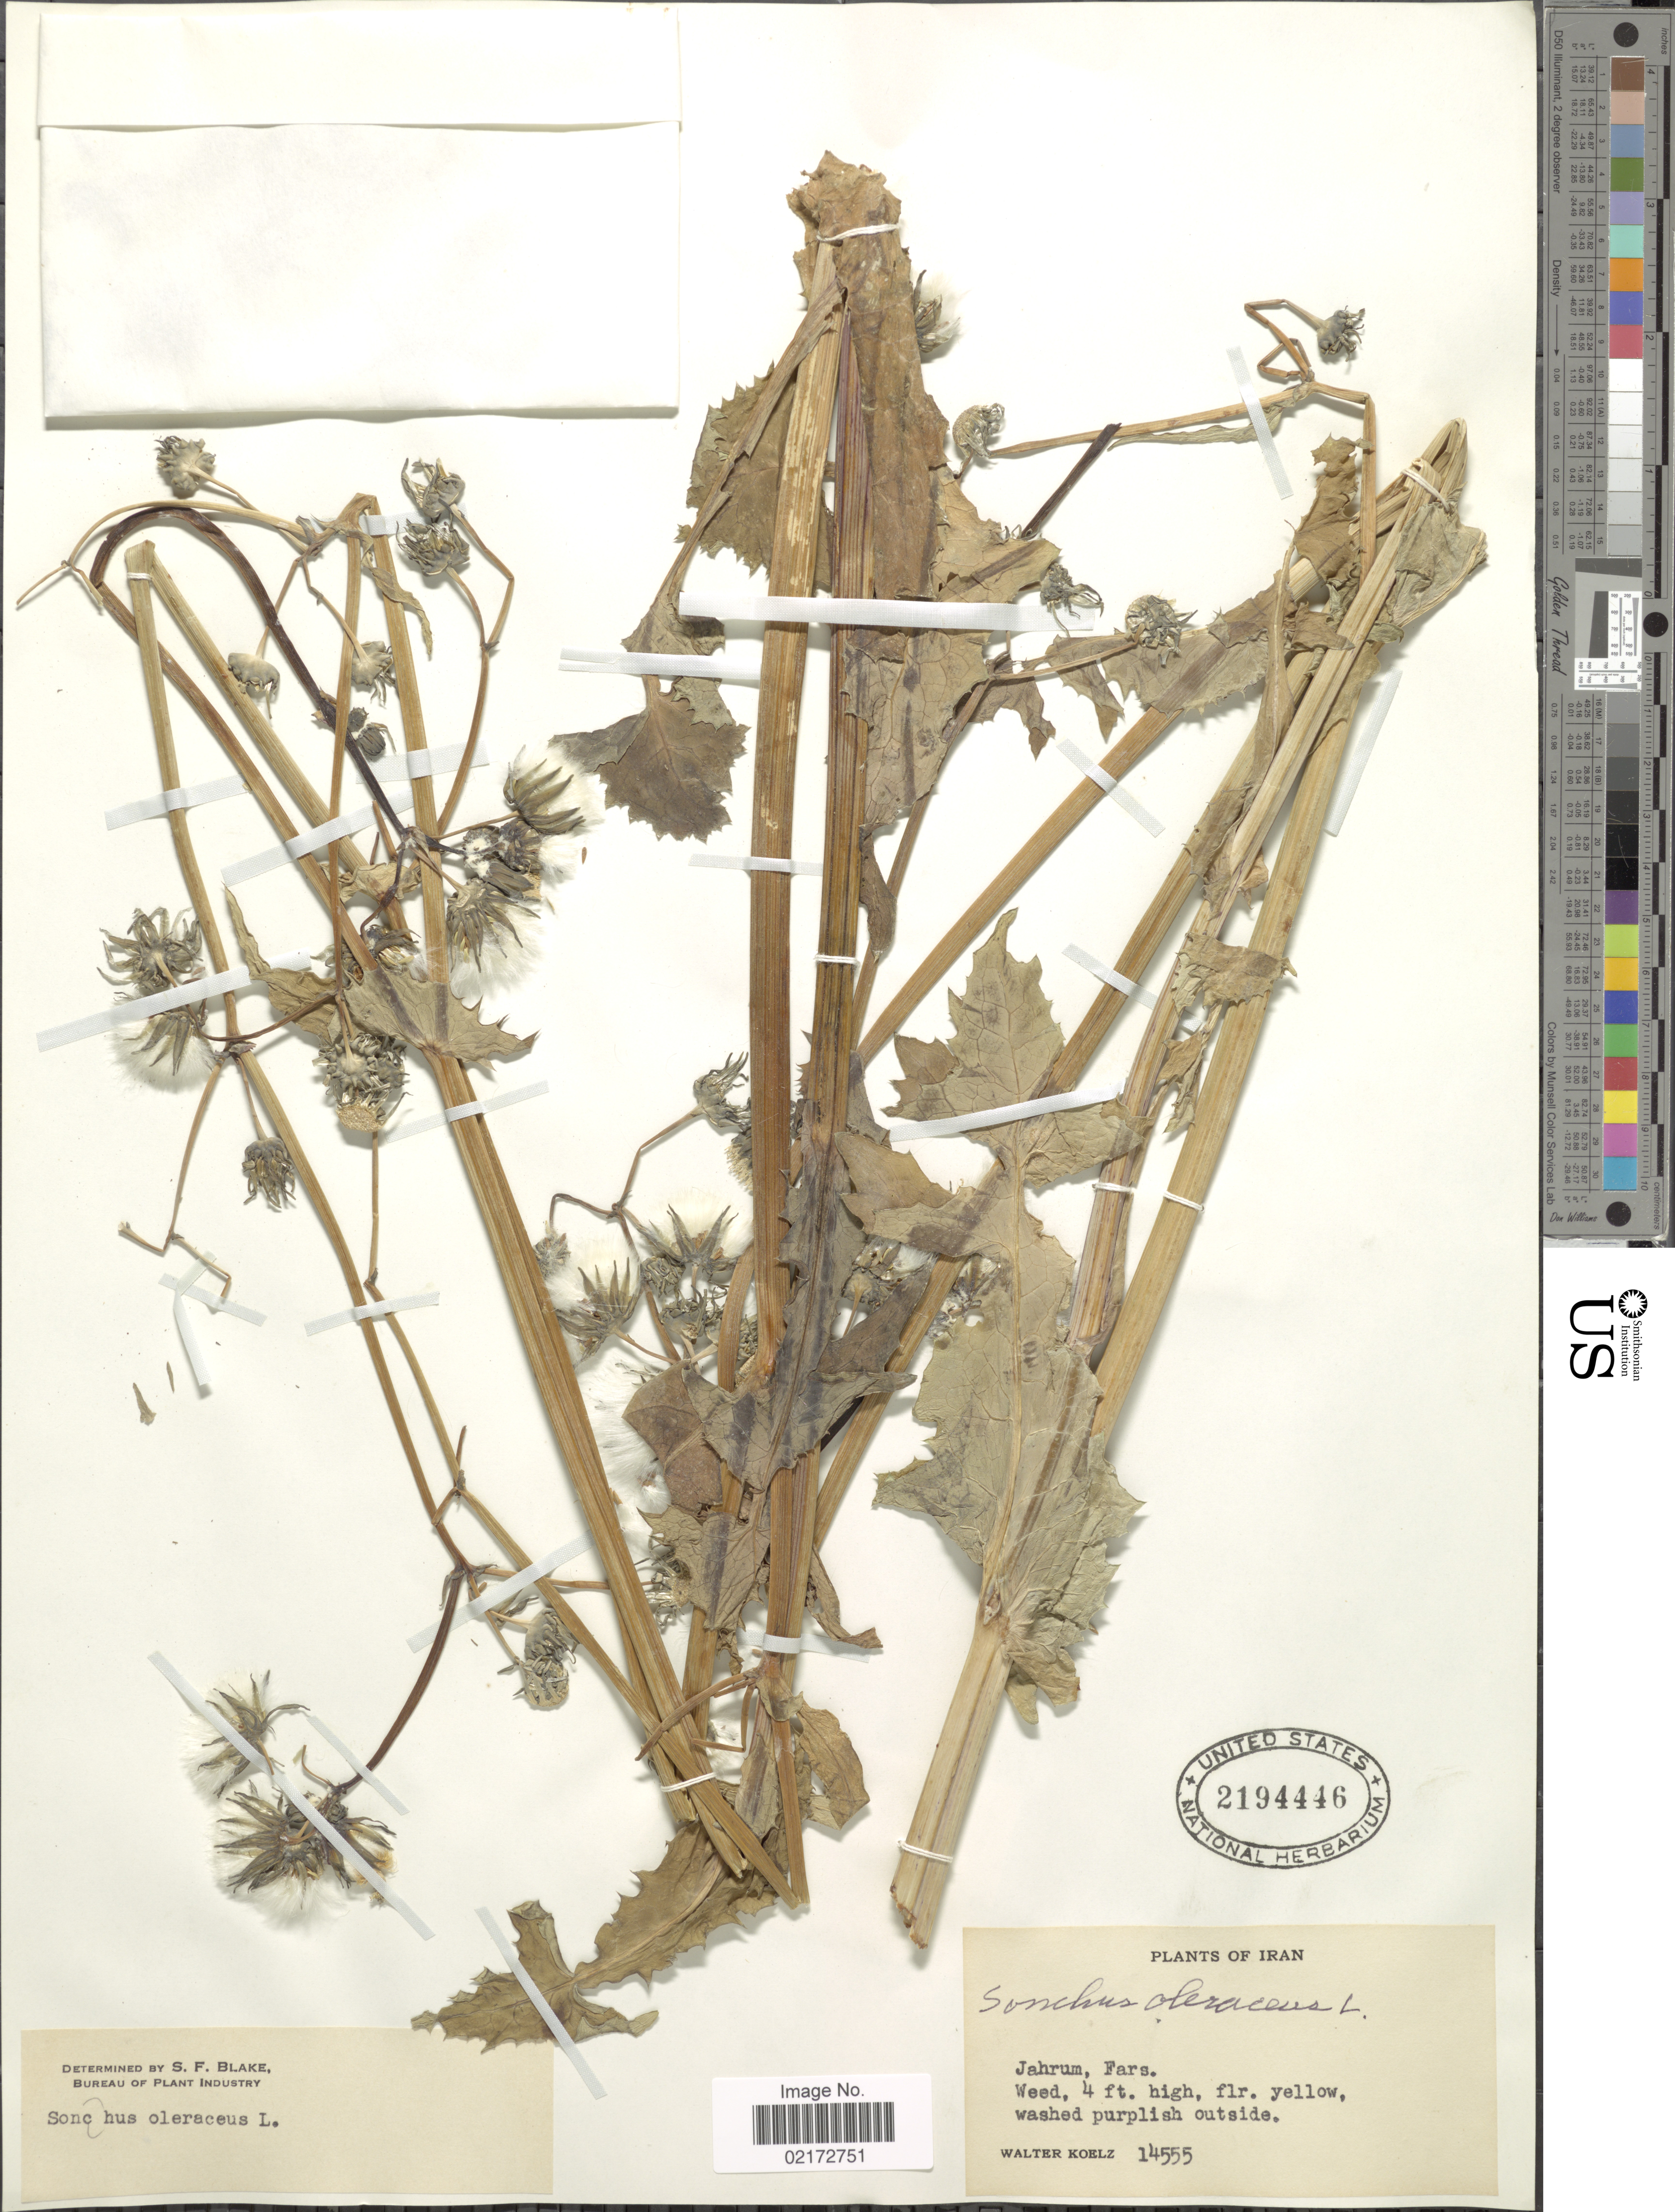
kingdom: Plantae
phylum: Tracheophyta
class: Magnoliopsida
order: Asterales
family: Asteraceae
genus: Sonchus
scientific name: Sonchus oleraceus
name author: L.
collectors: W. N. Koelz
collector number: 14555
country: Iran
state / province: Fars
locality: Jahrum, Fars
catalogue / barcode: US 2194446